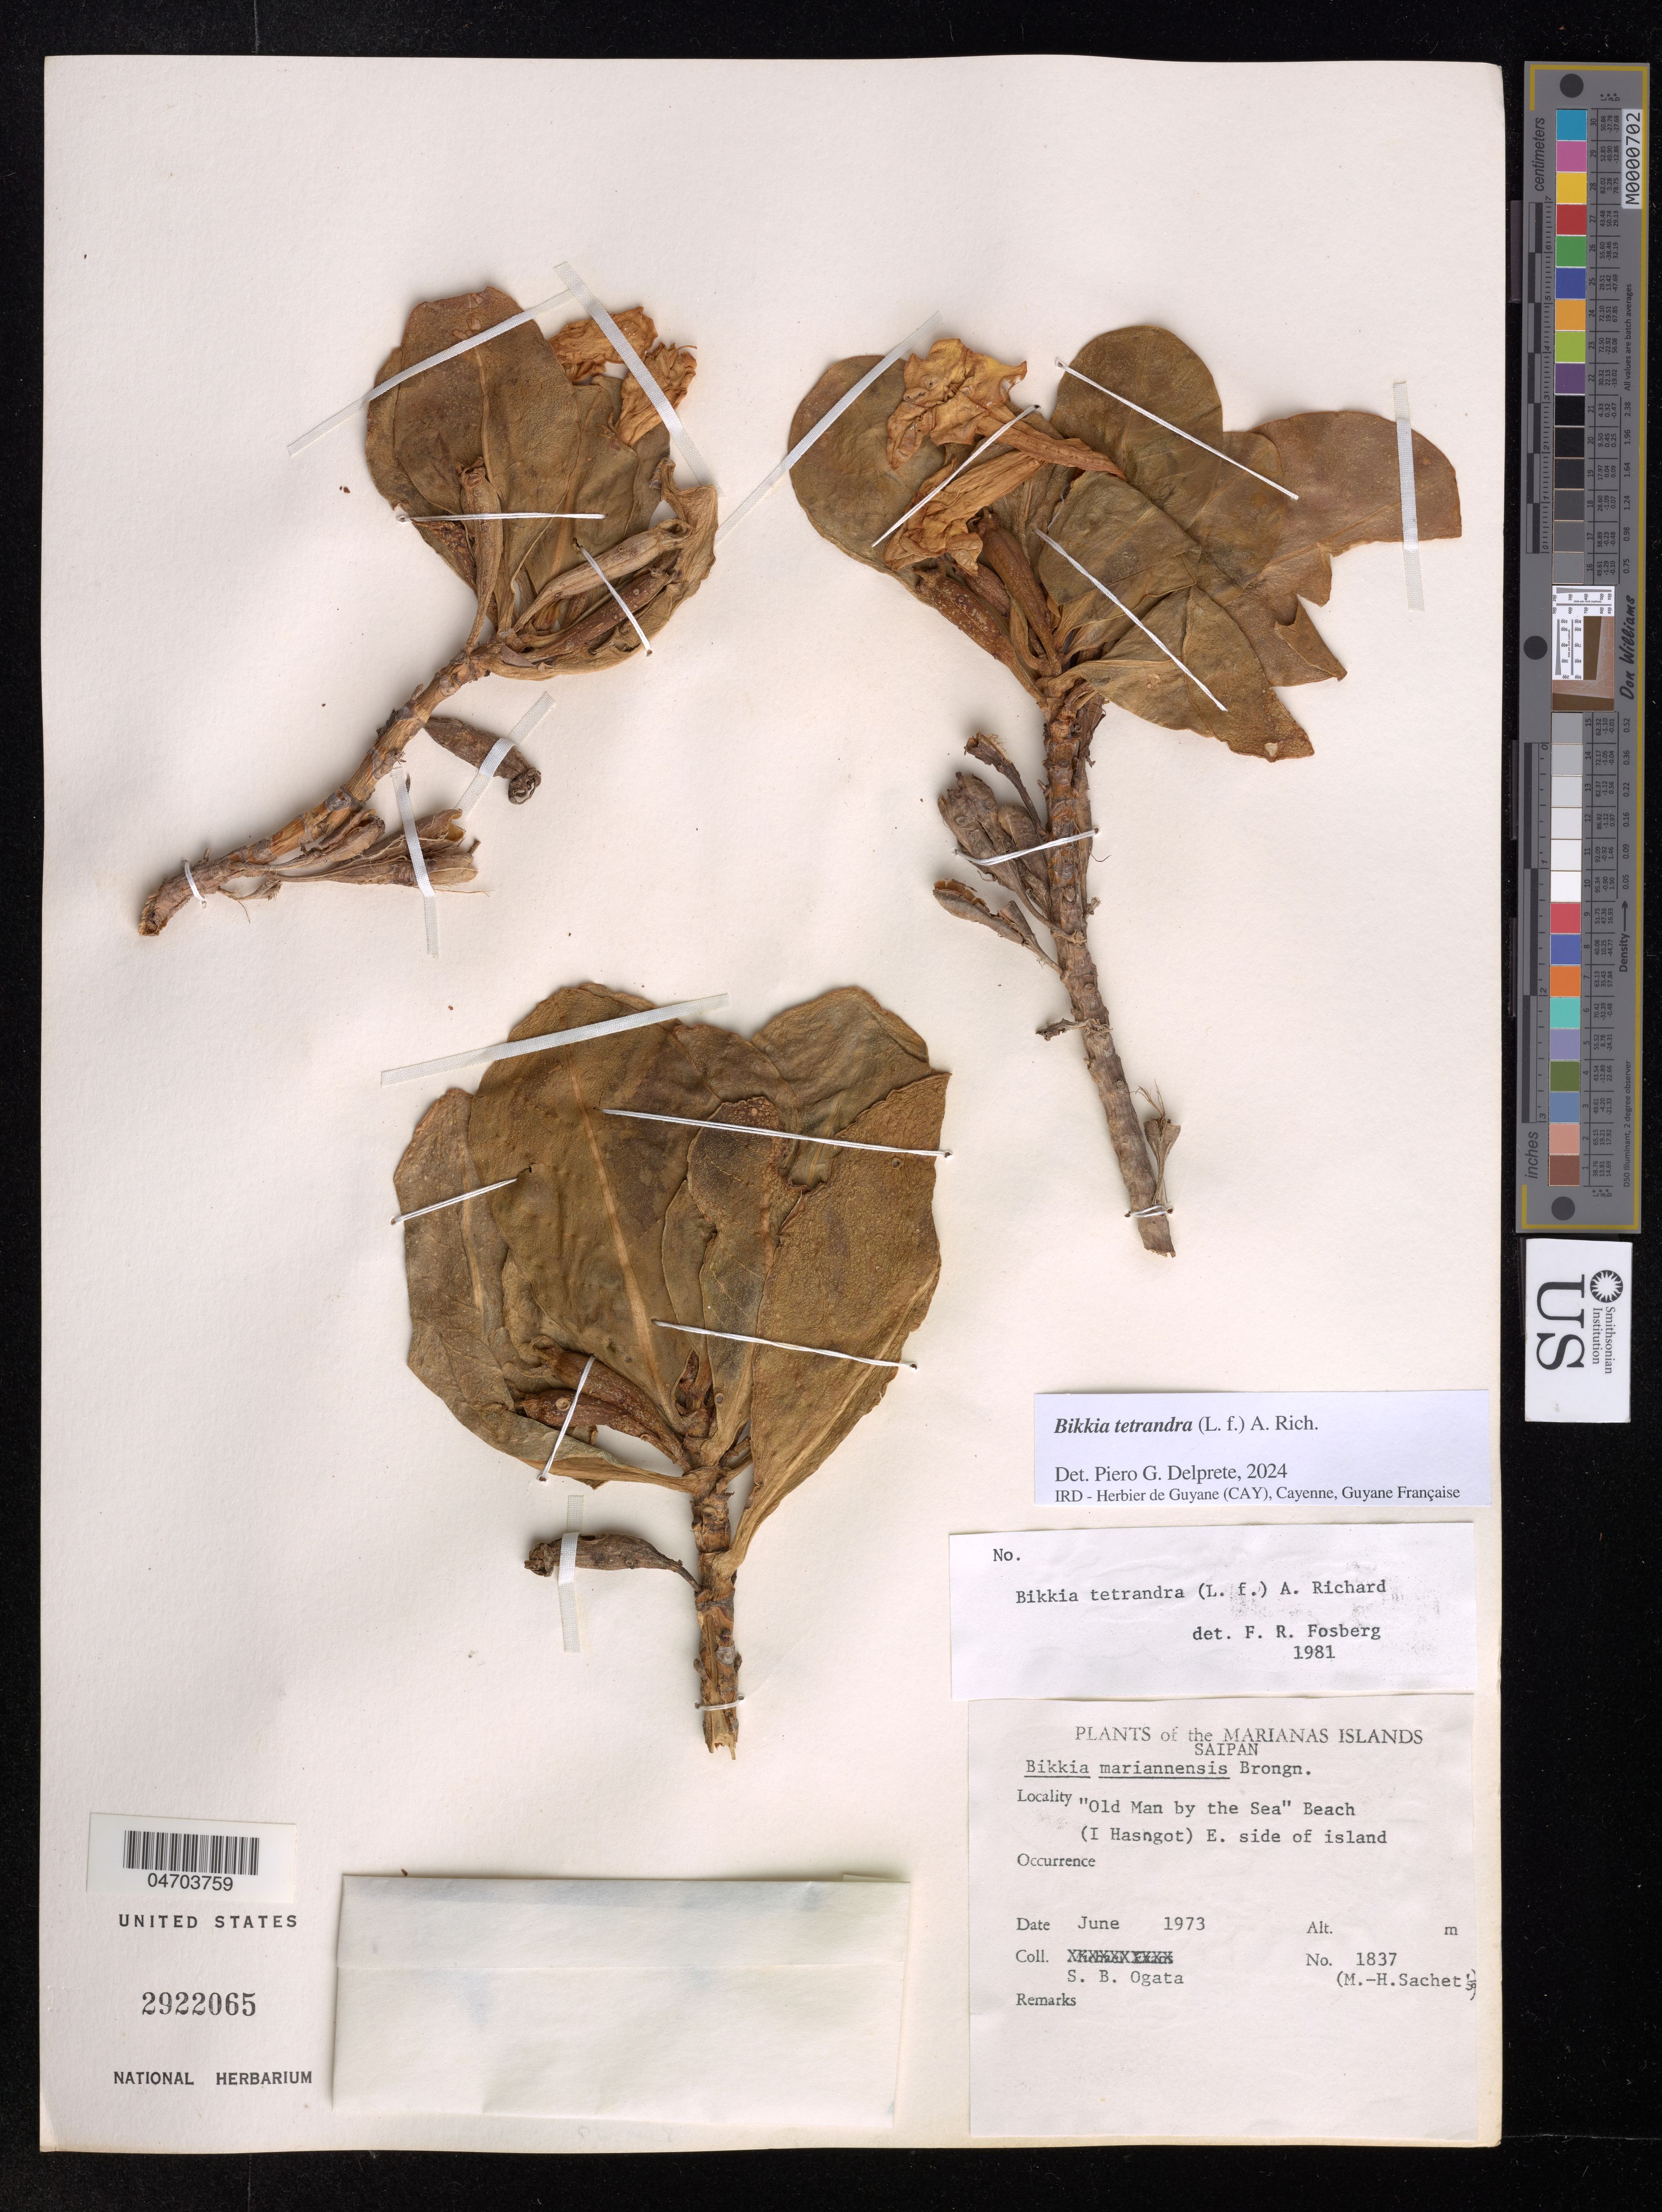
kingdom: Plantae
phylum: Tracheophyta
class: Magnoliopsida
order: Gentianales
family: Rubiaceae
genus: Bikkia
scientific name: Bikkia tetrandra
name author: (L. f.) A. Rich.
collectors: S. Ogata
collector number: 1837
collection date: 1973-06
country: Northern Mariana Islands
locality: The Marianas Islands, Saipan, "Old Man by the Sea" Beach (I Hasngot) E. side of island.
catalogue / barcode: US 2922065